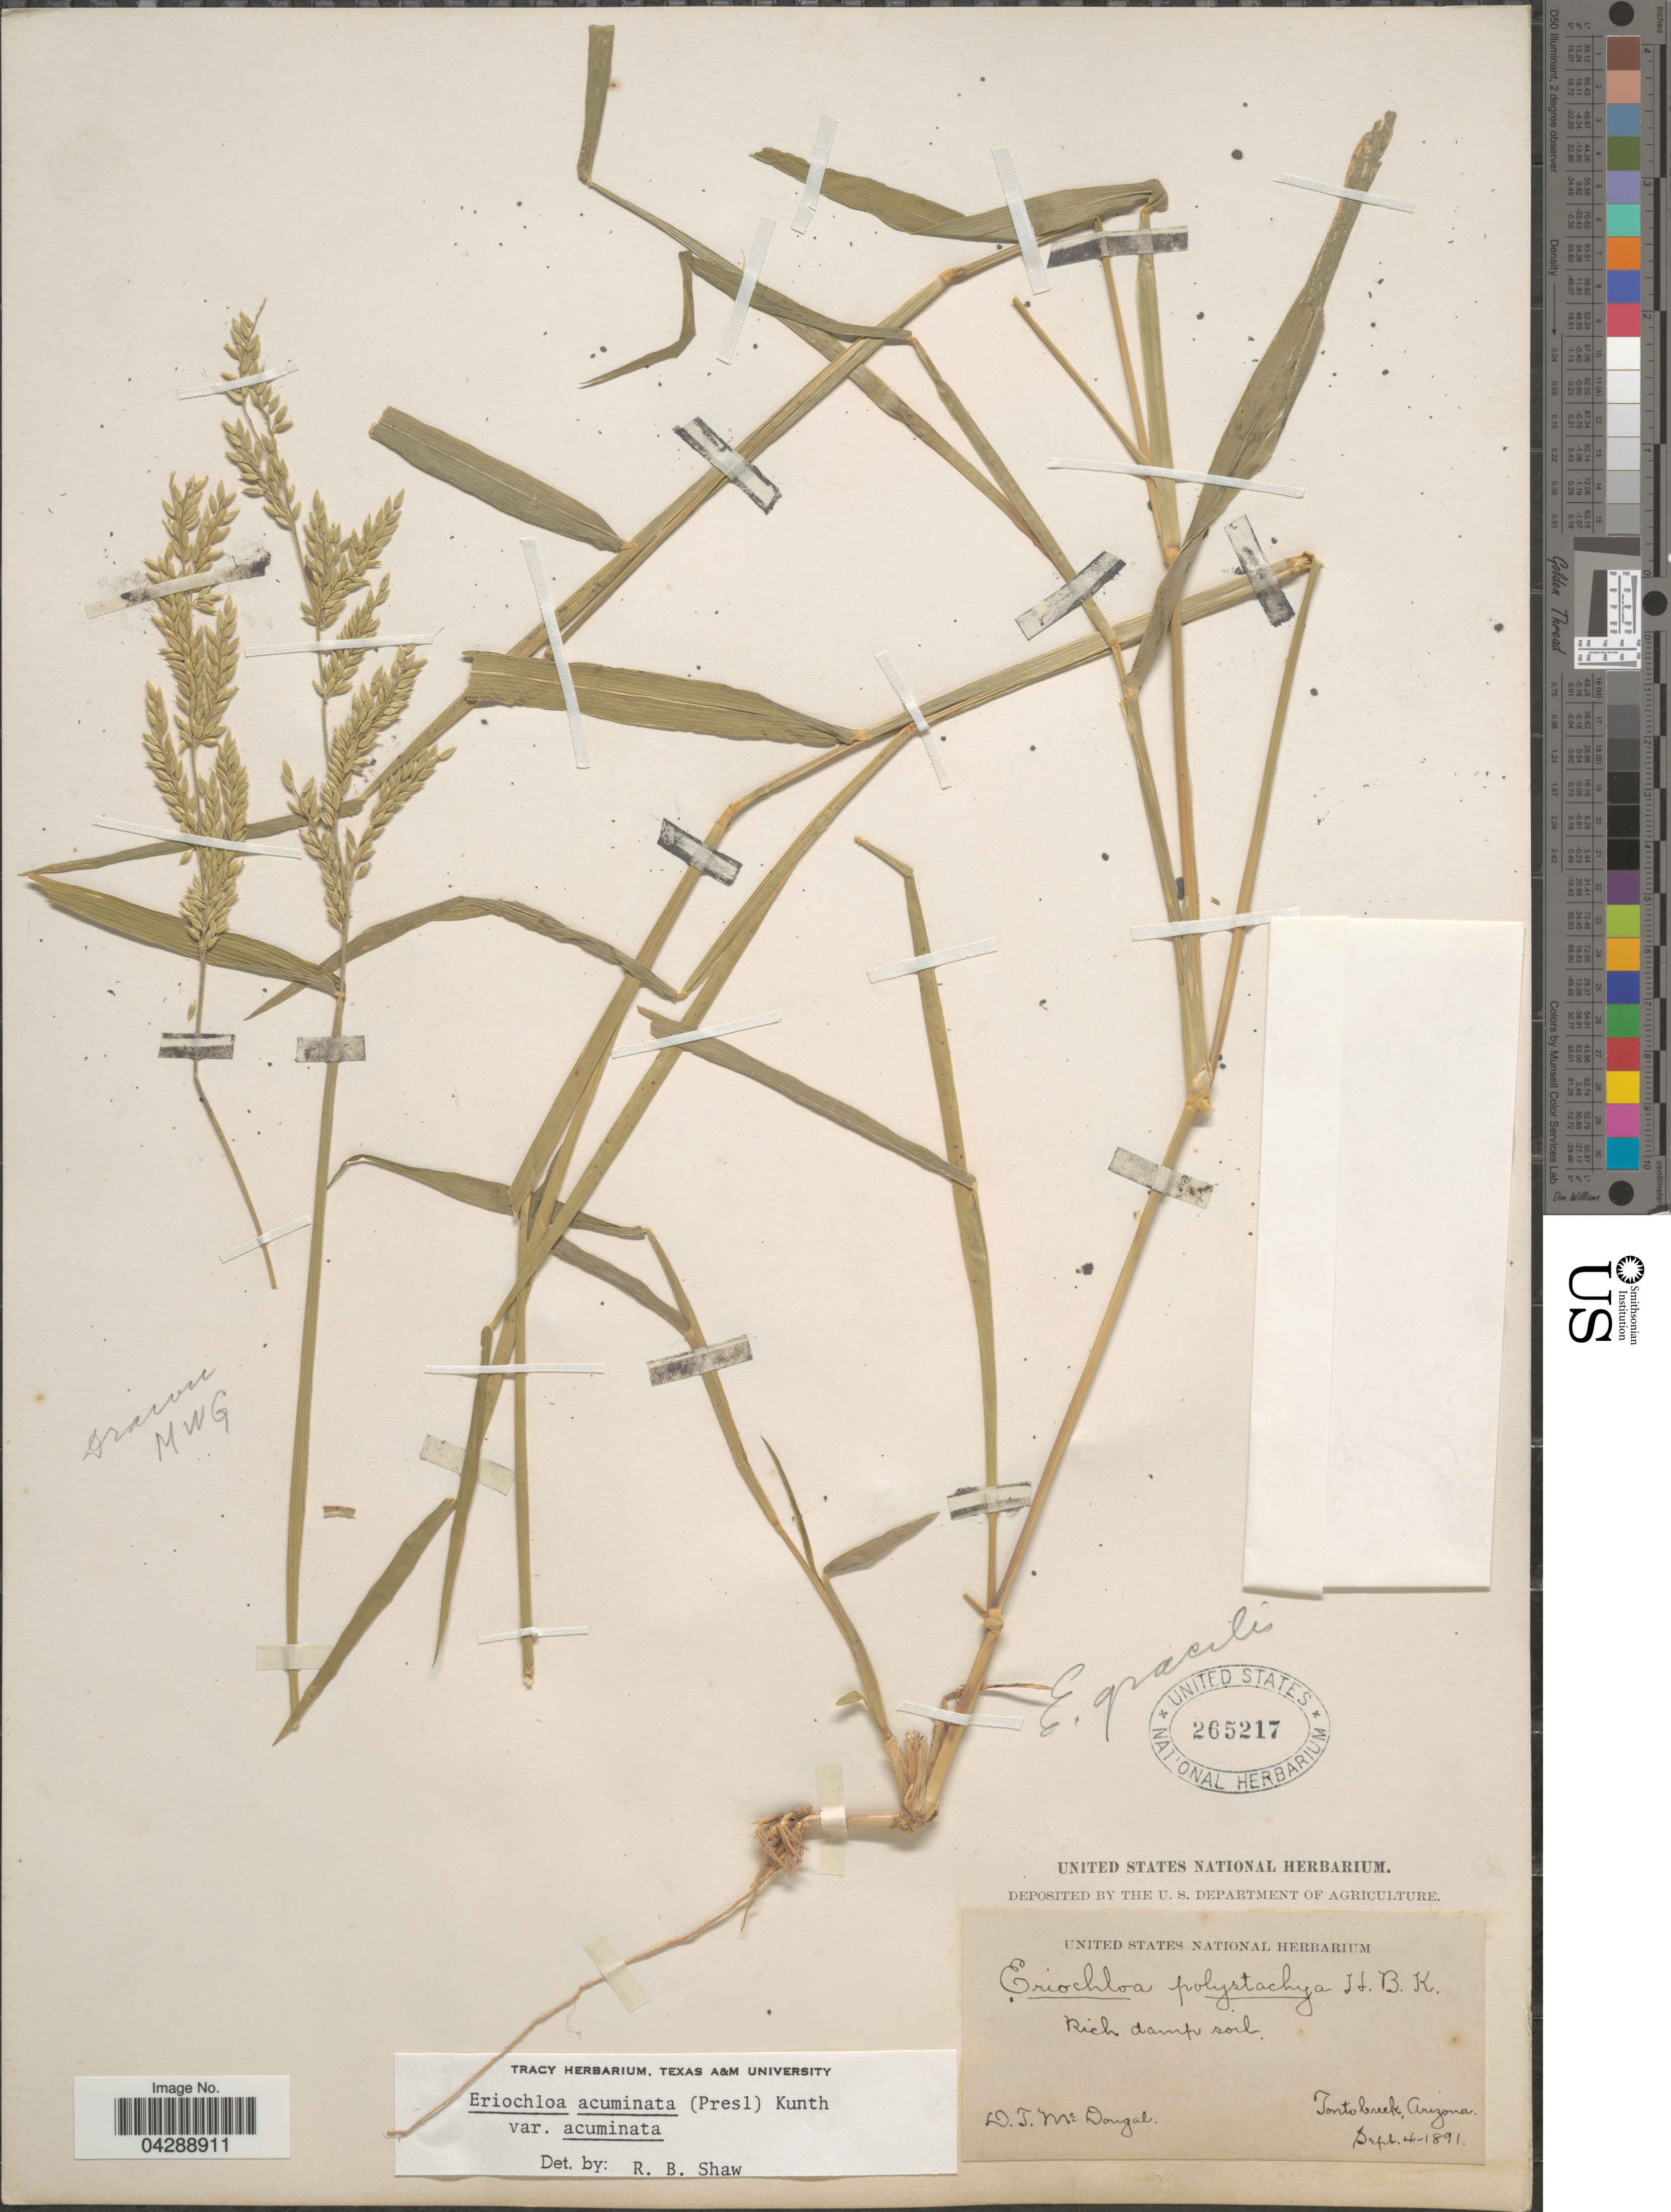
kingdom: Plantae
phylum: Tracheophyta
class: Liliopsida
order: Poales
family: Poaceae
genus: Eriochloa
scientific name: Eriochloa acuminata var. acuminata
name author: (J. Presl) Kunth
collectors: D. McDougal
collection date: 1891-09-04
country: United States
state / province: Arizona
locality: Tonto Creek.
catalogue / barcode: US 265217